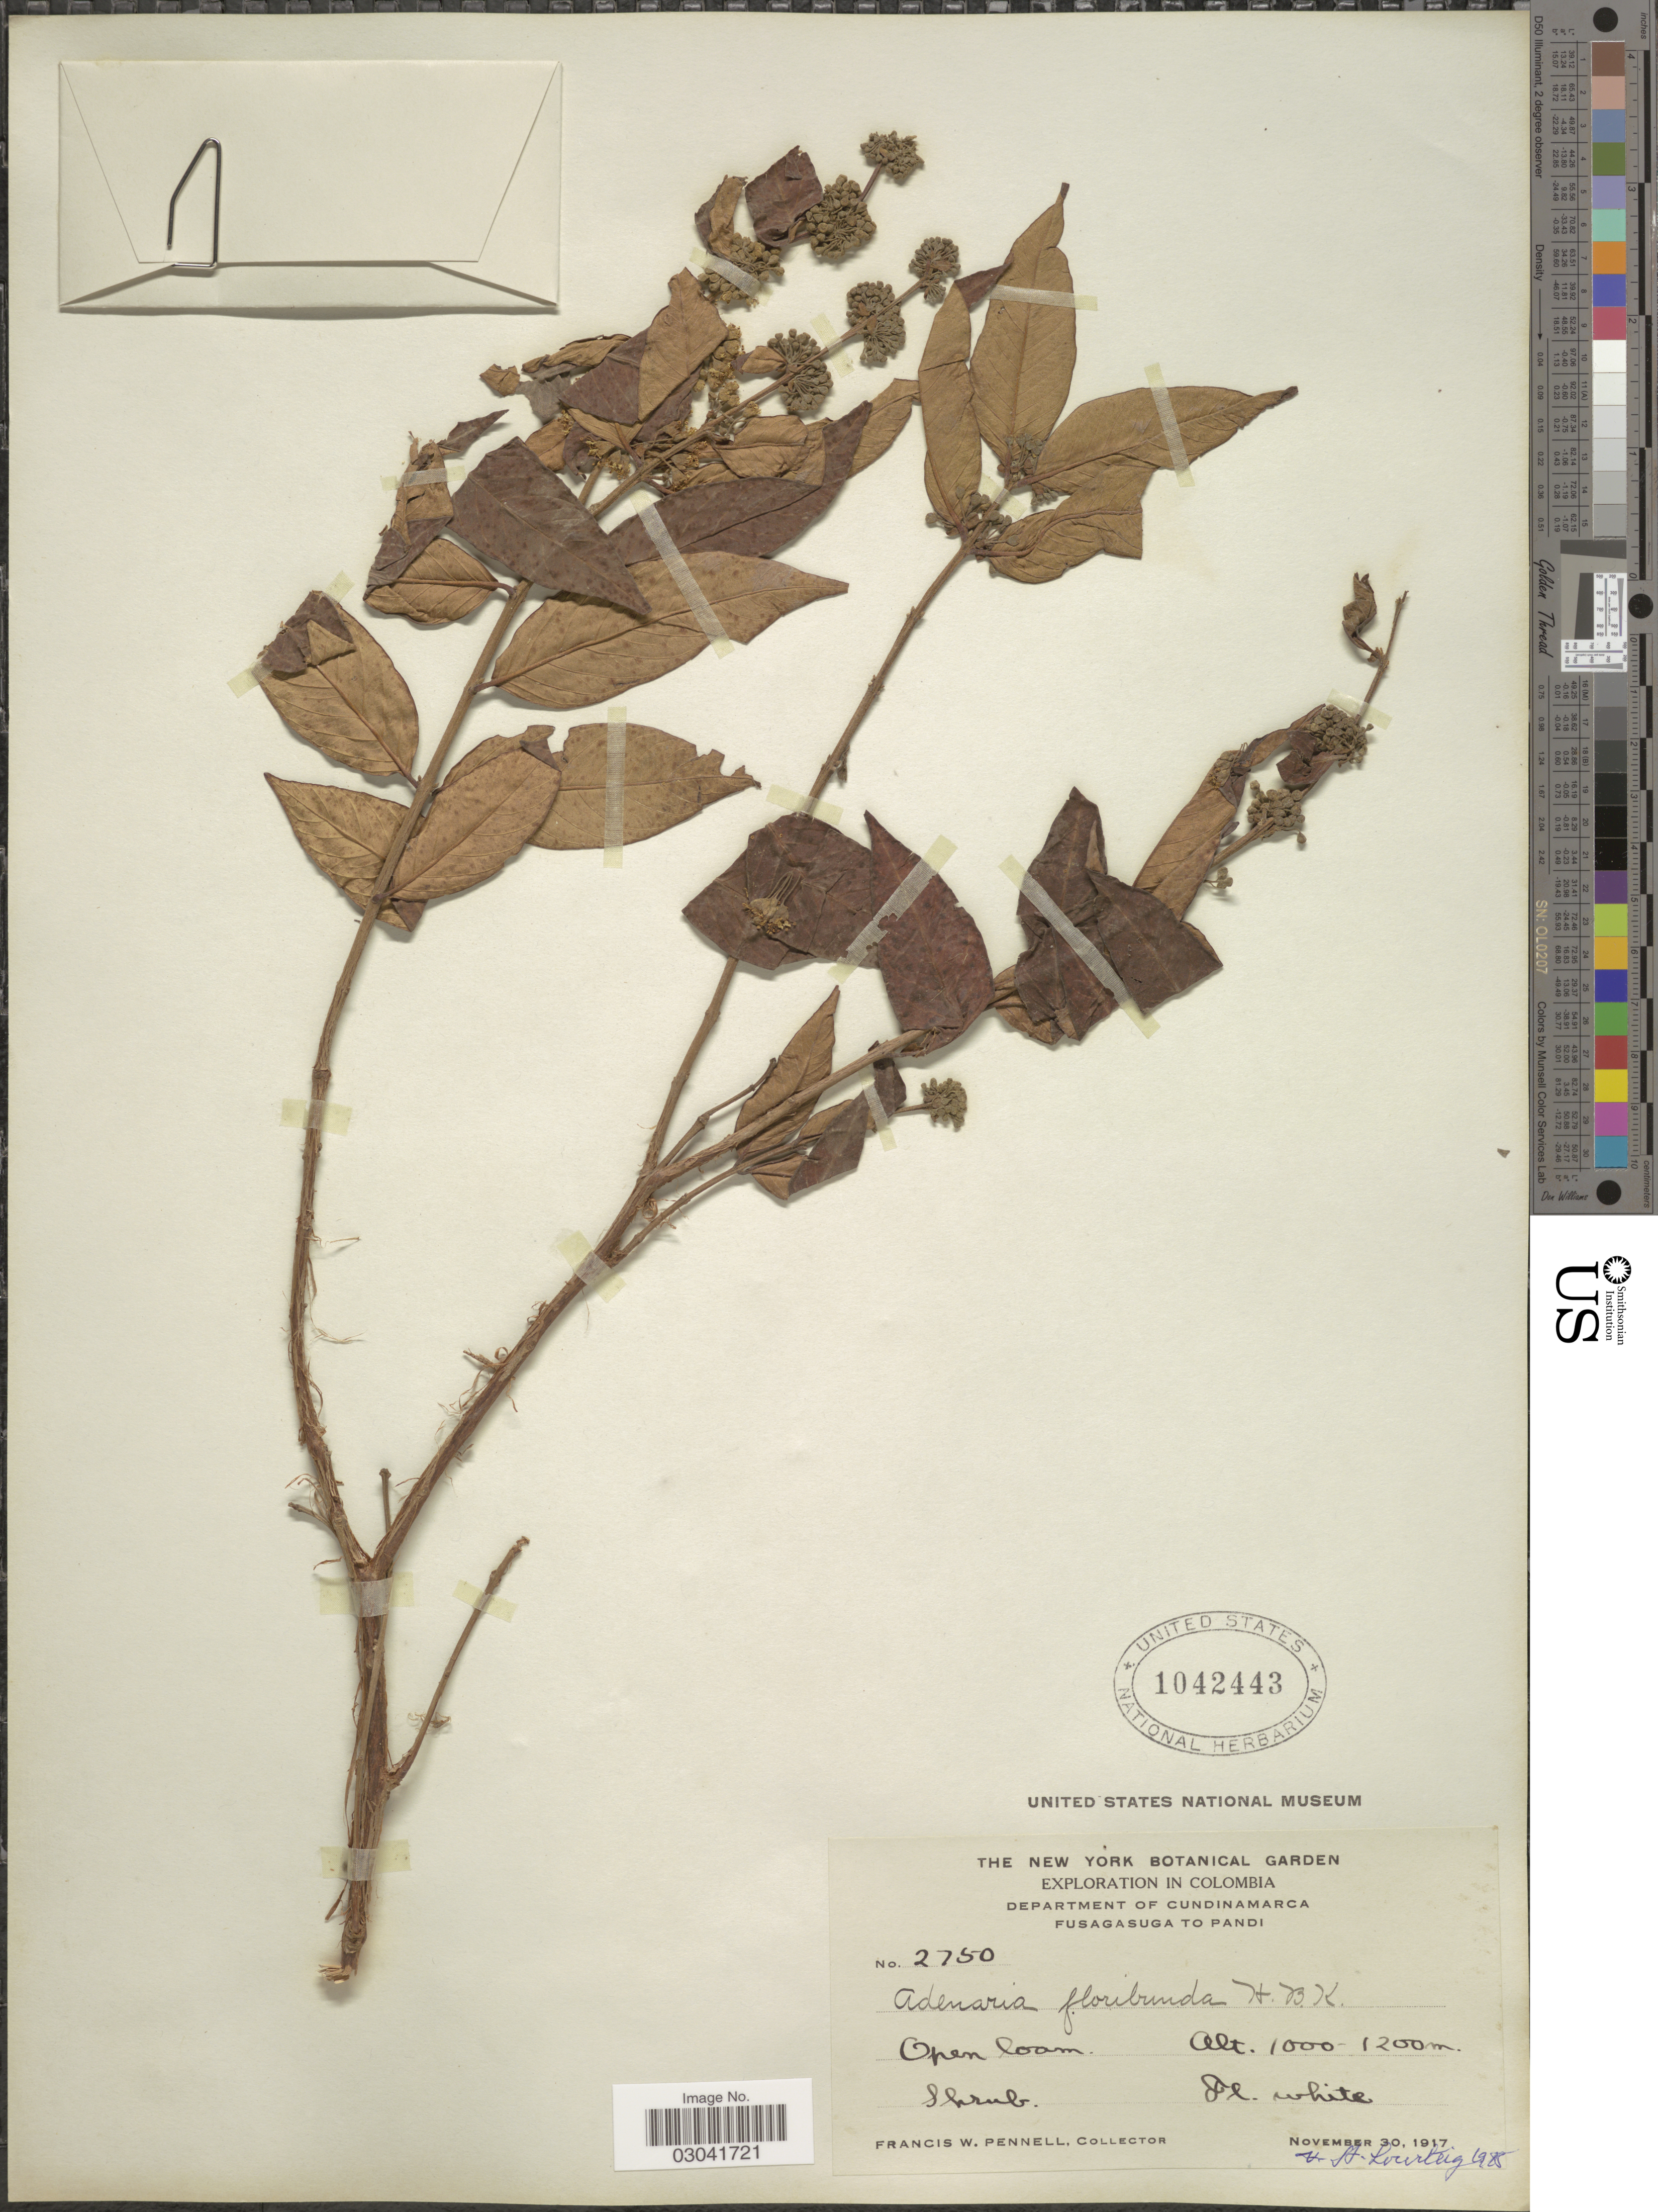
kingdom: Plantae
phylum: Tracheophyta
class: Magnoliopsida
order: Myrtales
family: Lythraceae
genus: Adenaria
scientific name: Adenaria floribunda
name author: Kunth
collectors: F. W. Pennell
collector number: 2750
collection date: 1917-11-30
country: Colombia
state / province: Cundinamarca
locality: Department of Cundinamarca Fusagasuga to Pandi.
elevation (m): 1000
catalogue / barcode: US 1042443